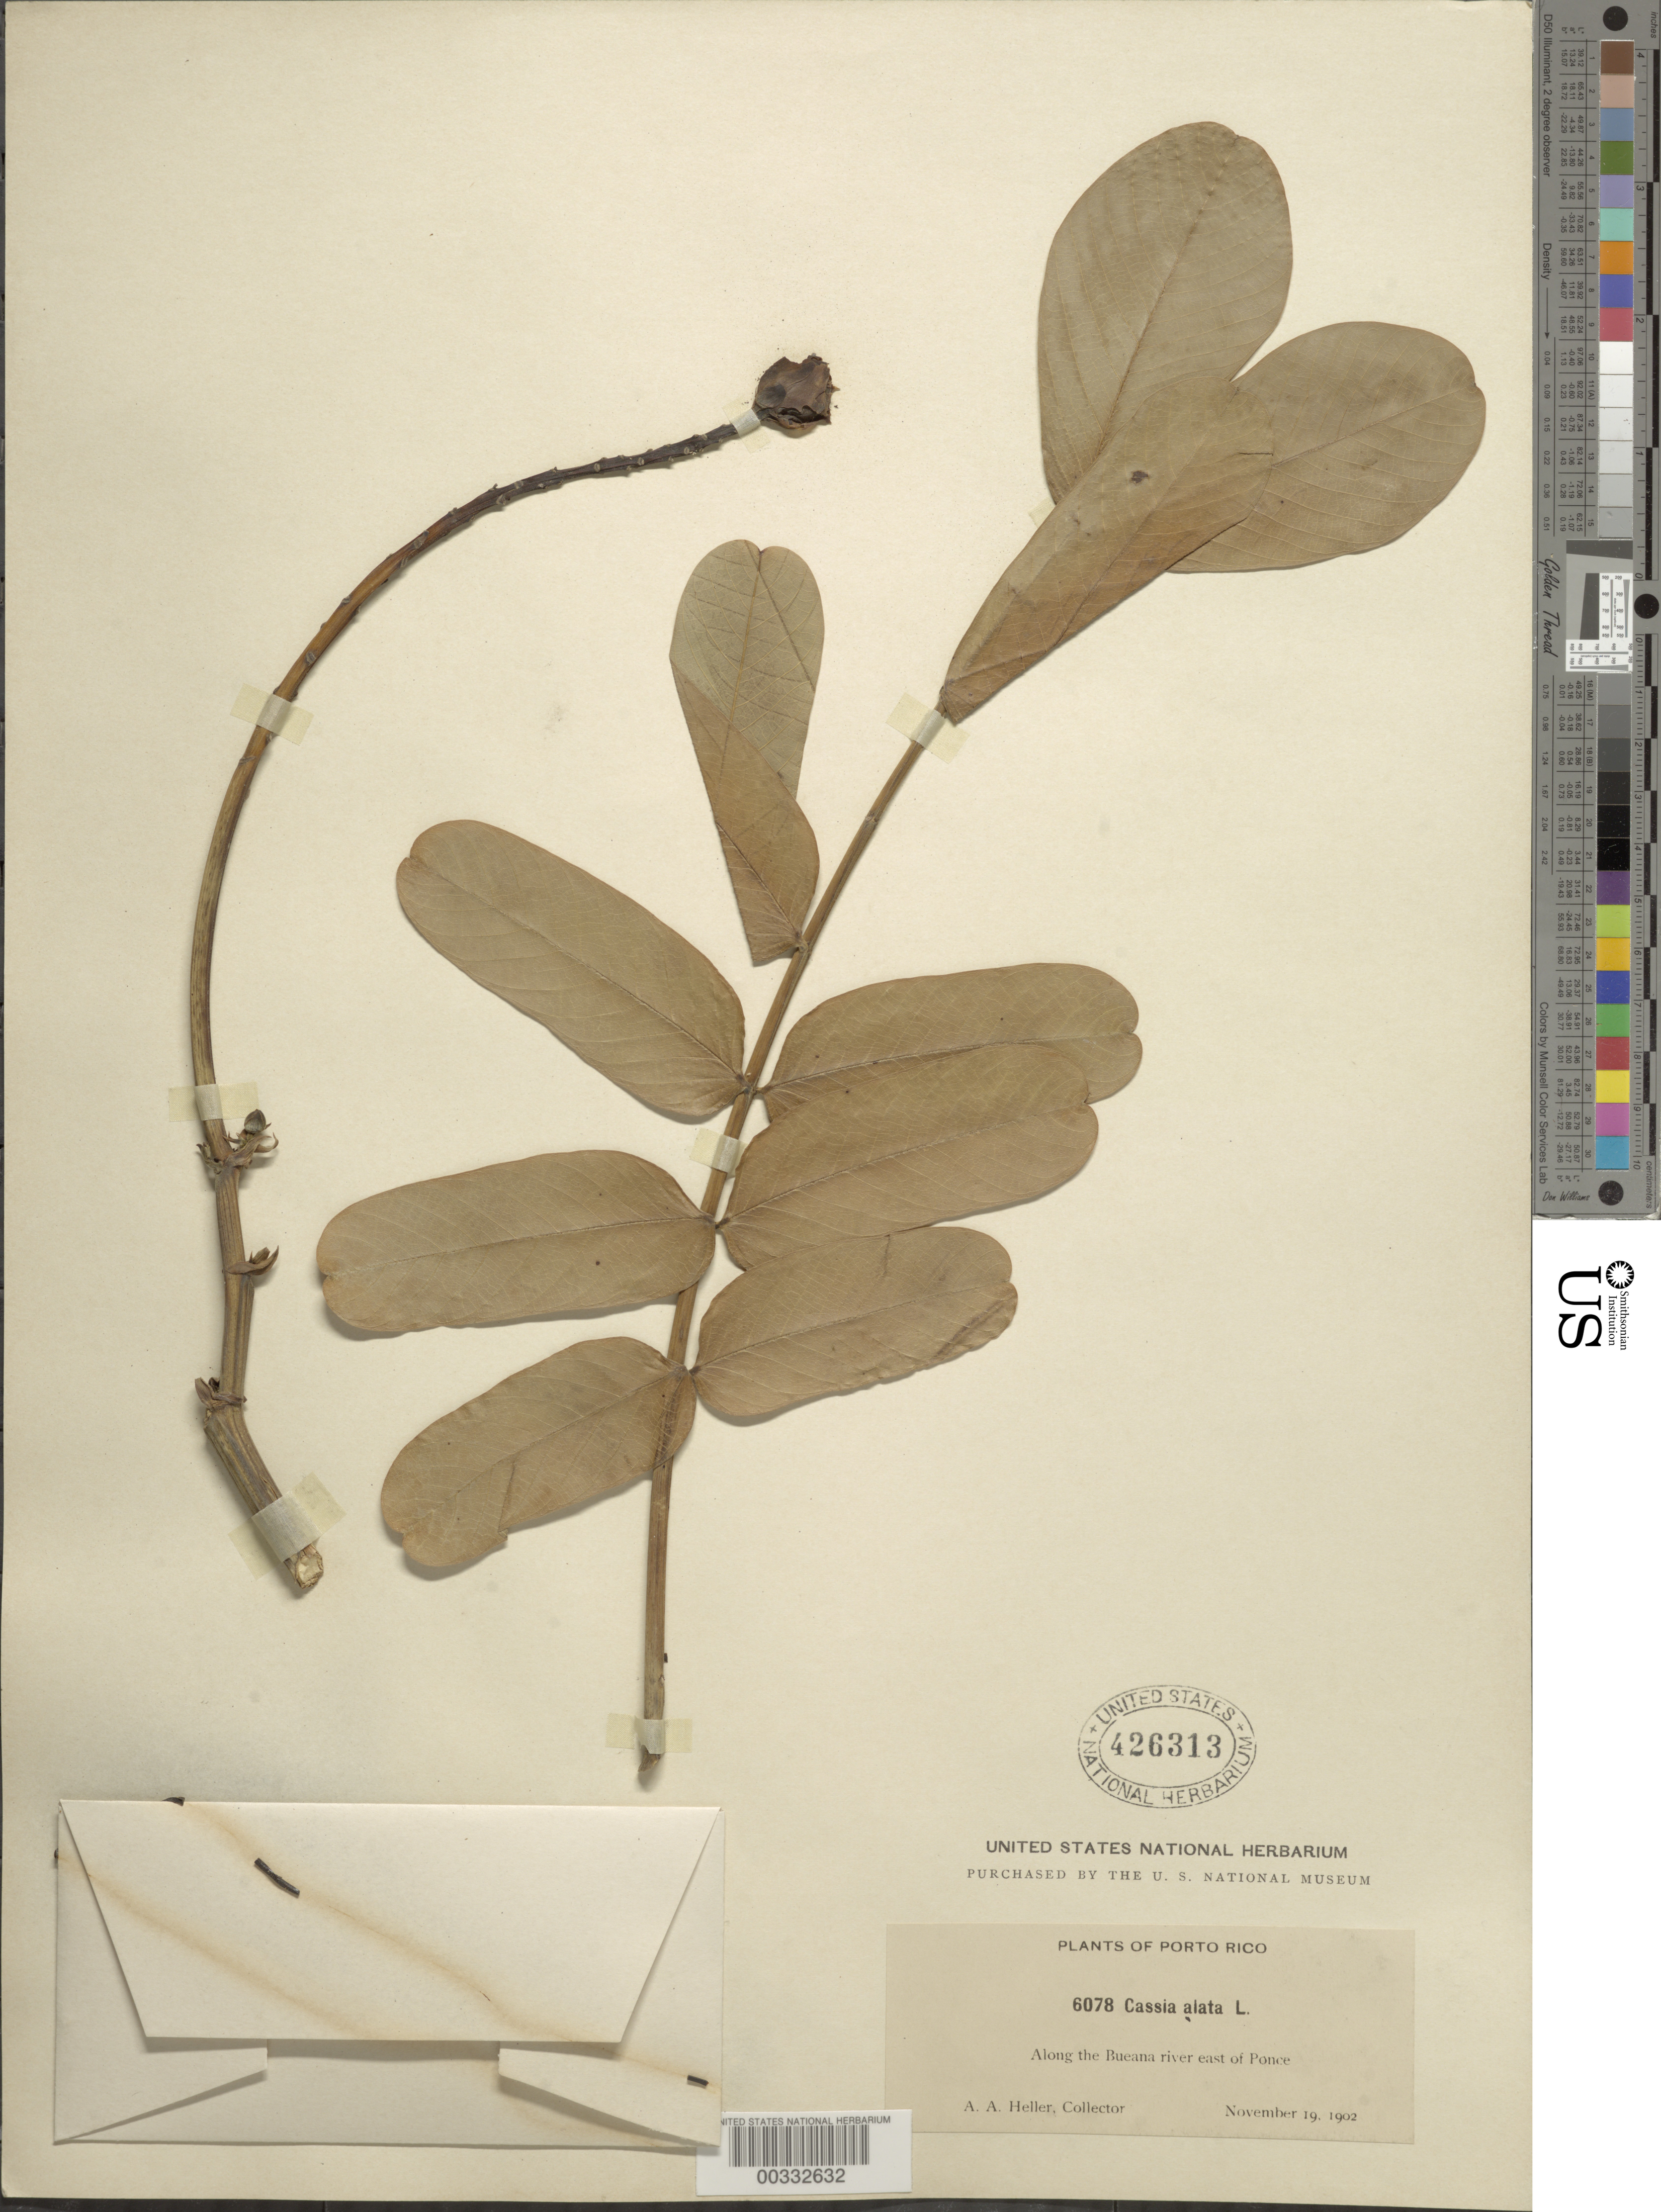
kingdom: Plantae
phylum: Tracheophyta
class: Magnoliopsida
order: Fabales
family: Fabaceae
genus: Senna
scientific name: Senna alata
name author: (L.) Roxb.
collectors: A. A. Heller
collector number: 6078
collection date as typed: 19 Nov 1902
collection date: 1902-11-19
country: Puerto Rico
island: Greater Antilles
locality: Along the bueana (?) river e of ponce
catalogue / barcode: US 426313